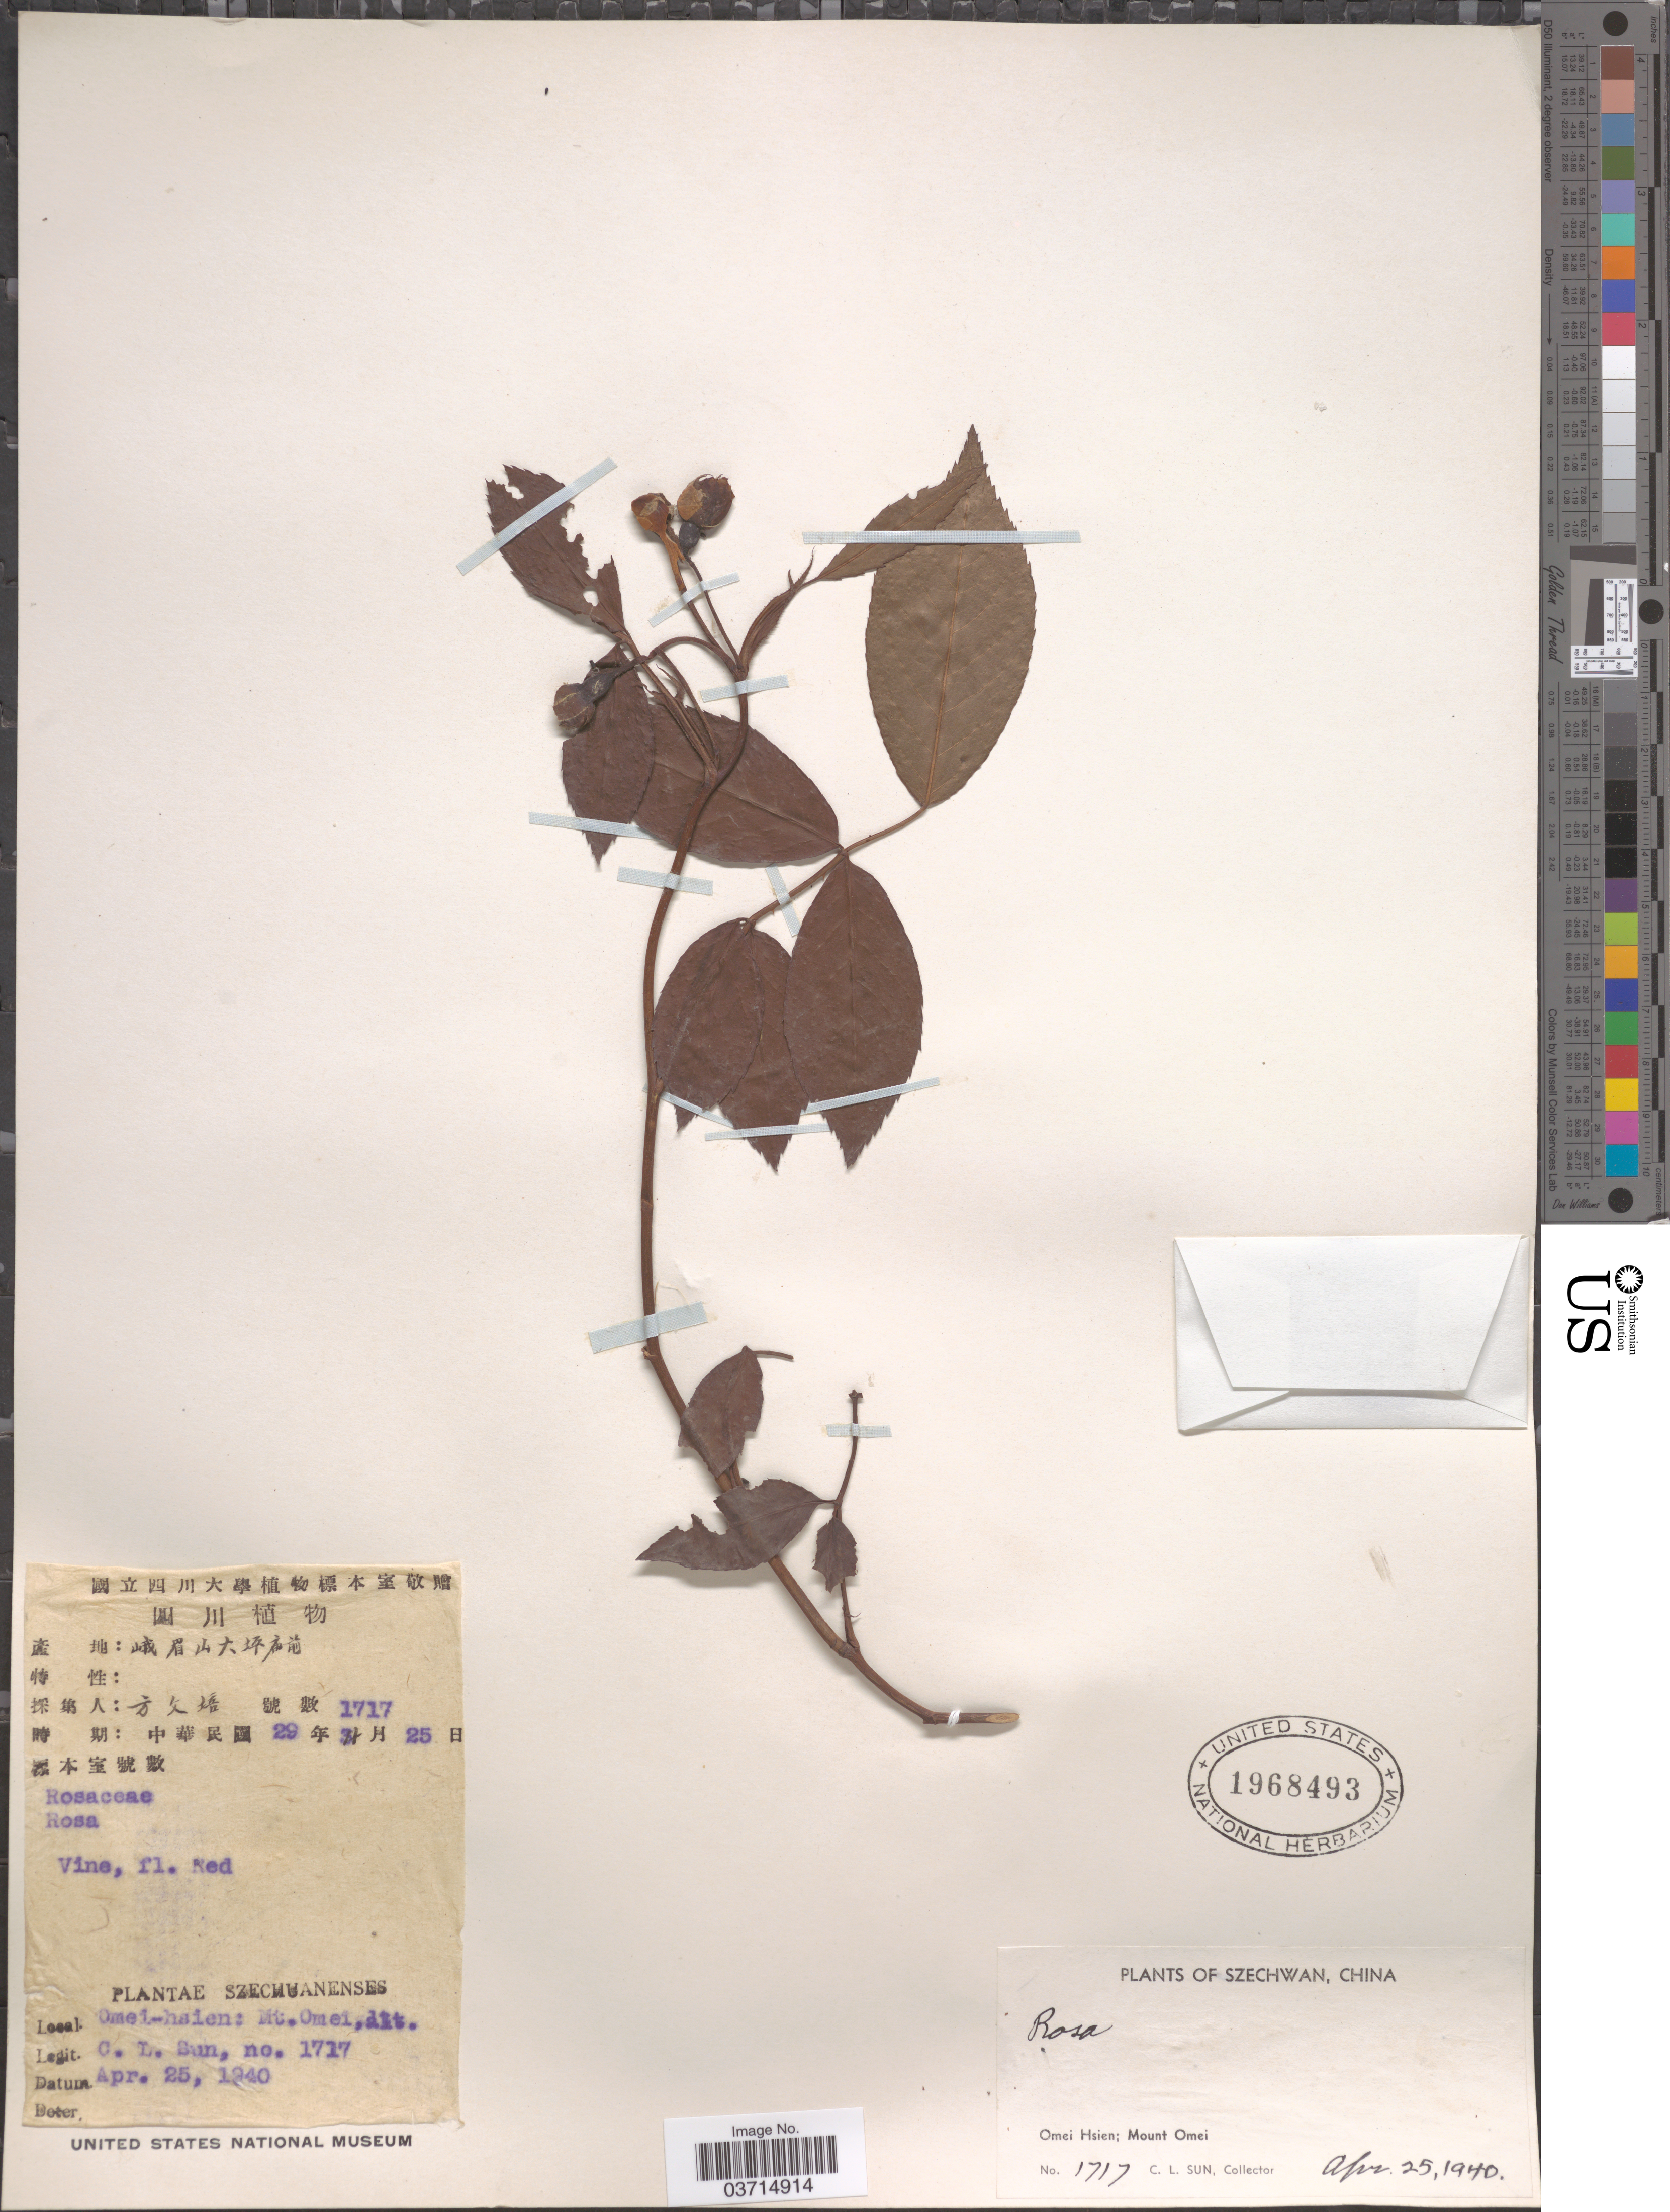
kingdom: Plantae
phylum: Tracheophyta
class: Magnoliopsida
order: Rosales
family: Rosaceae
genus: Rosa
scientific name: Rosa sp.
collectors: C. Sun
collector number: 1717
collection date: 1940-04-25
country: China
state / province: Sichuan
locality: Szechwan. Omei Hsien; Mount Omei.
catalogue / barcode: US 1968493